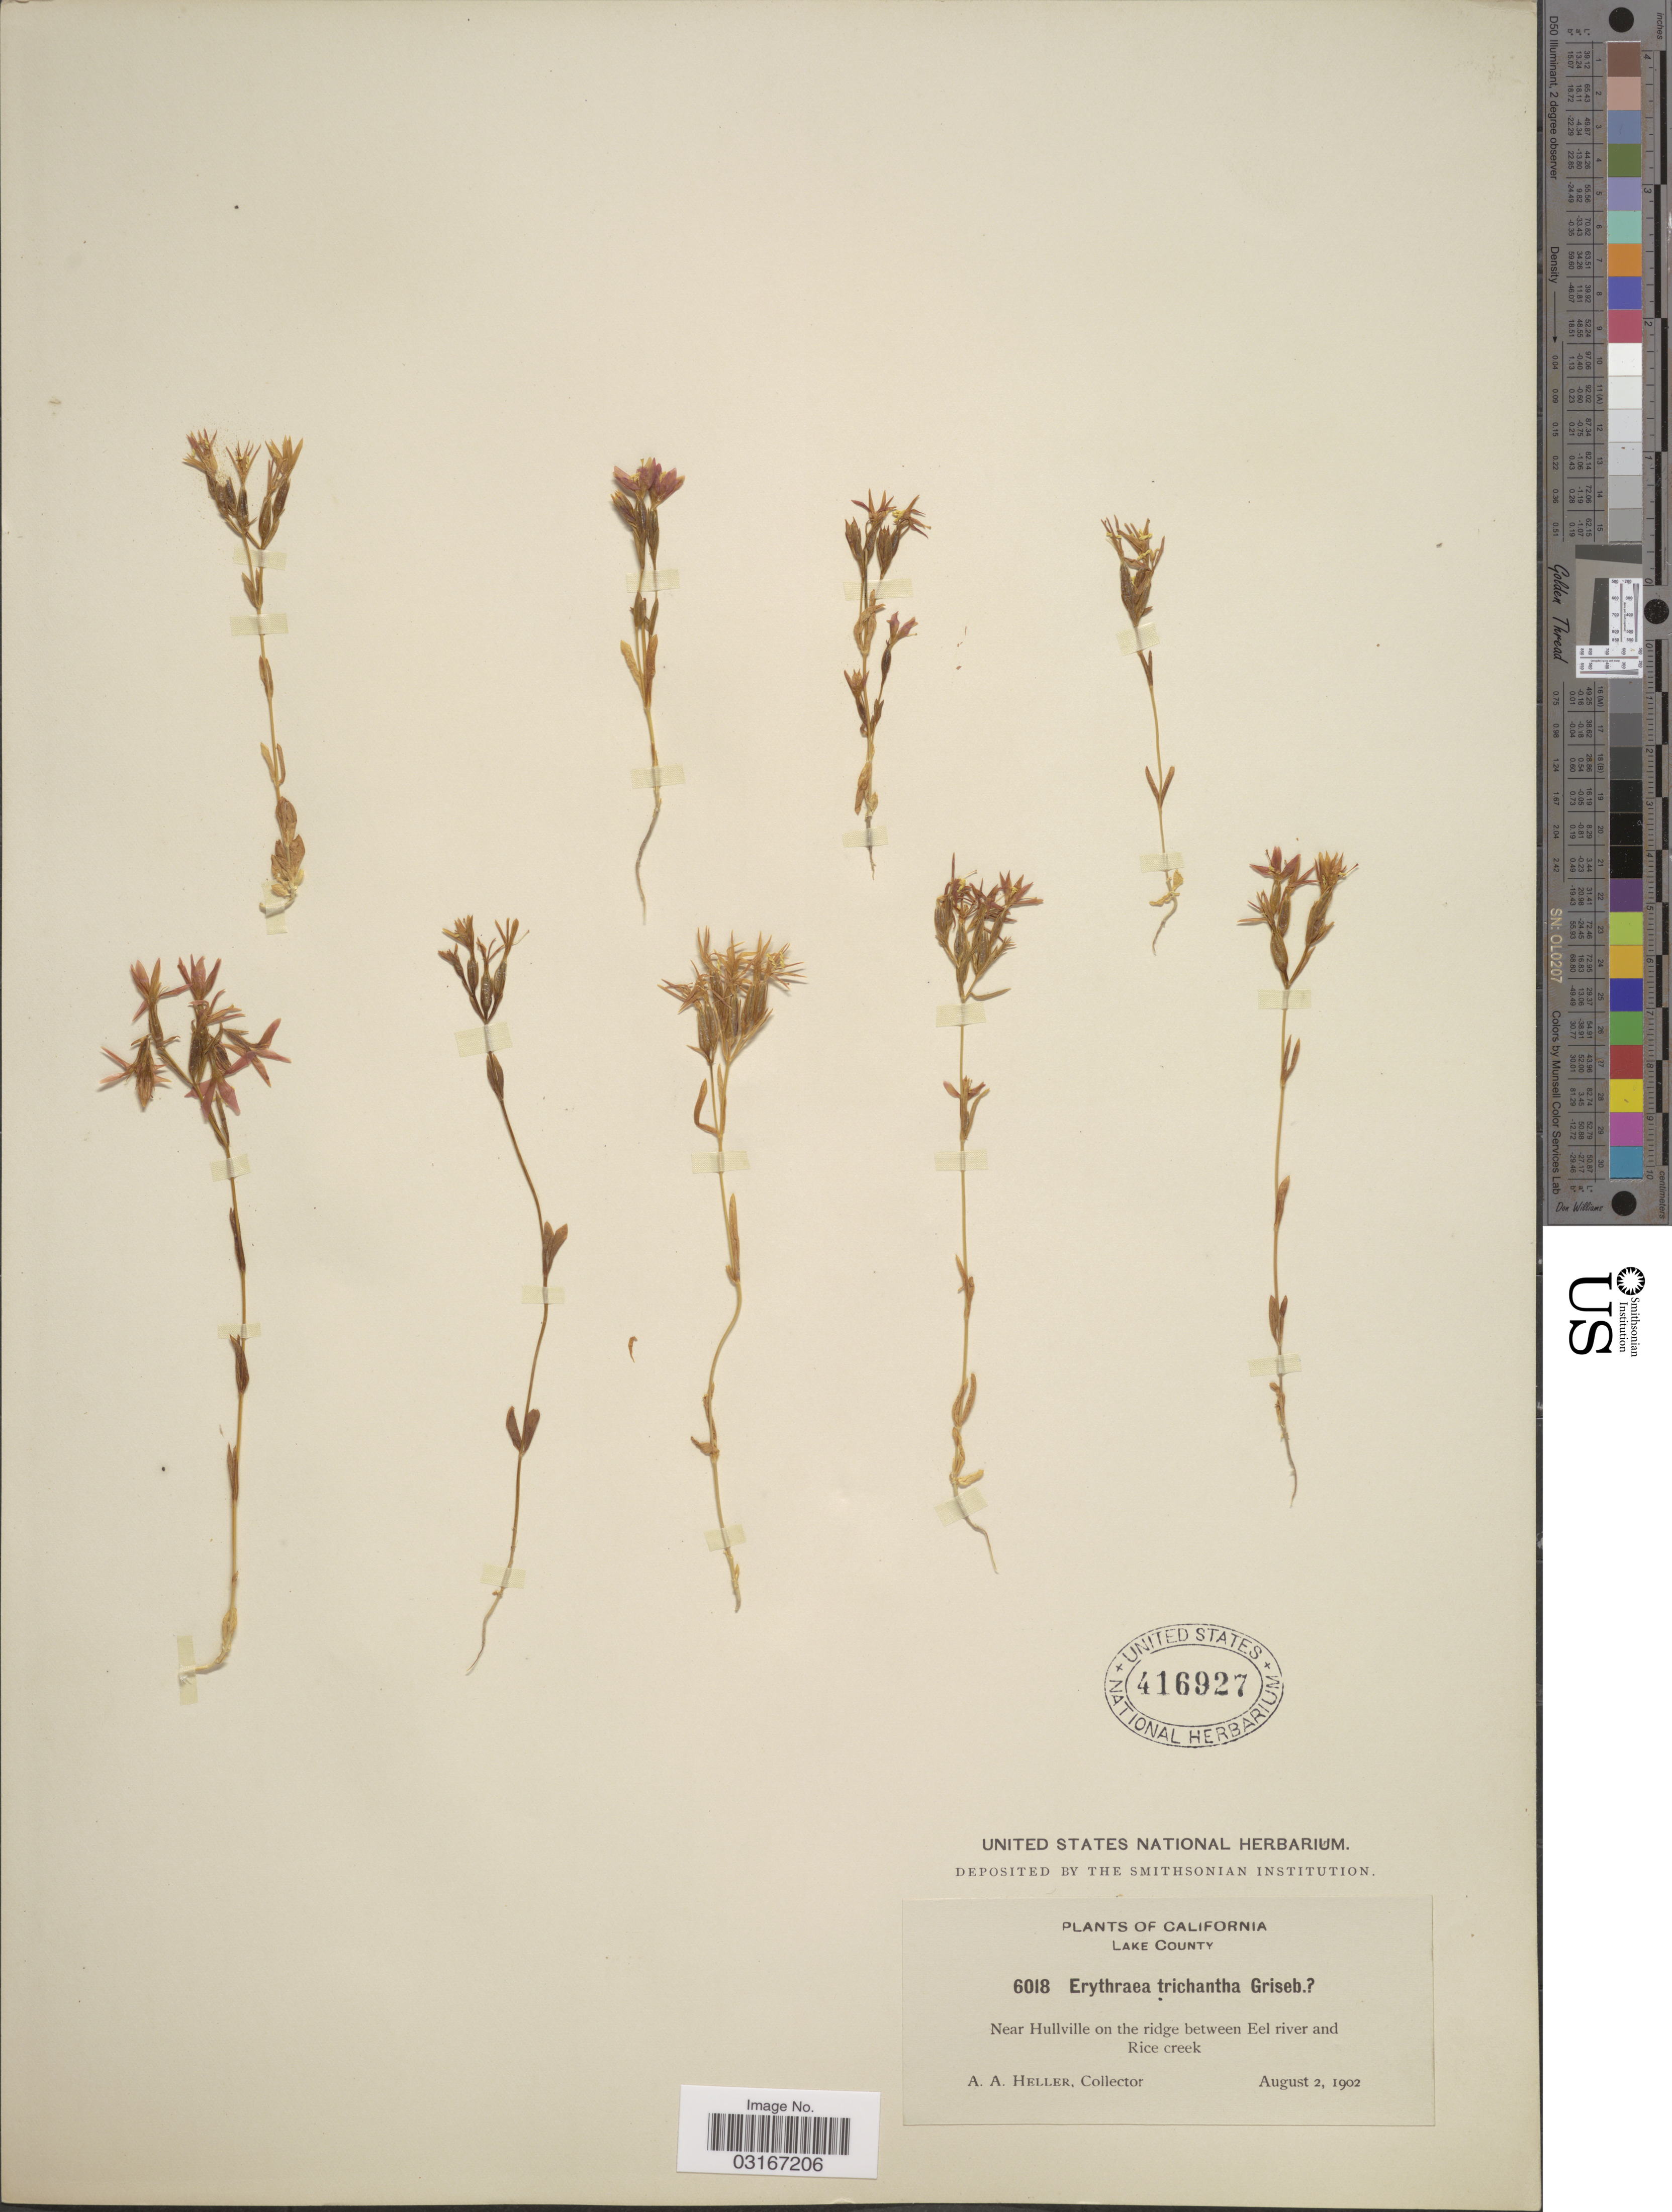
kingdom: Plantae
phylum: Tracheophyta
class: Magnoliopsida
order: Gentianales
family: Gentianaceae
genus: Centaurium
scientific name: Centaurium trichanthum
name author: (Griseb.) B.L. Rob.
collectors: A. A. Heller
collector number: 6018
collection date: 1902-08-02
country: United States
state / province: California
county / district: Lake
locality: Lake County. Near Hullville on the ridge between Eel river and Rice creek.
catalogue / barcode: US 416927